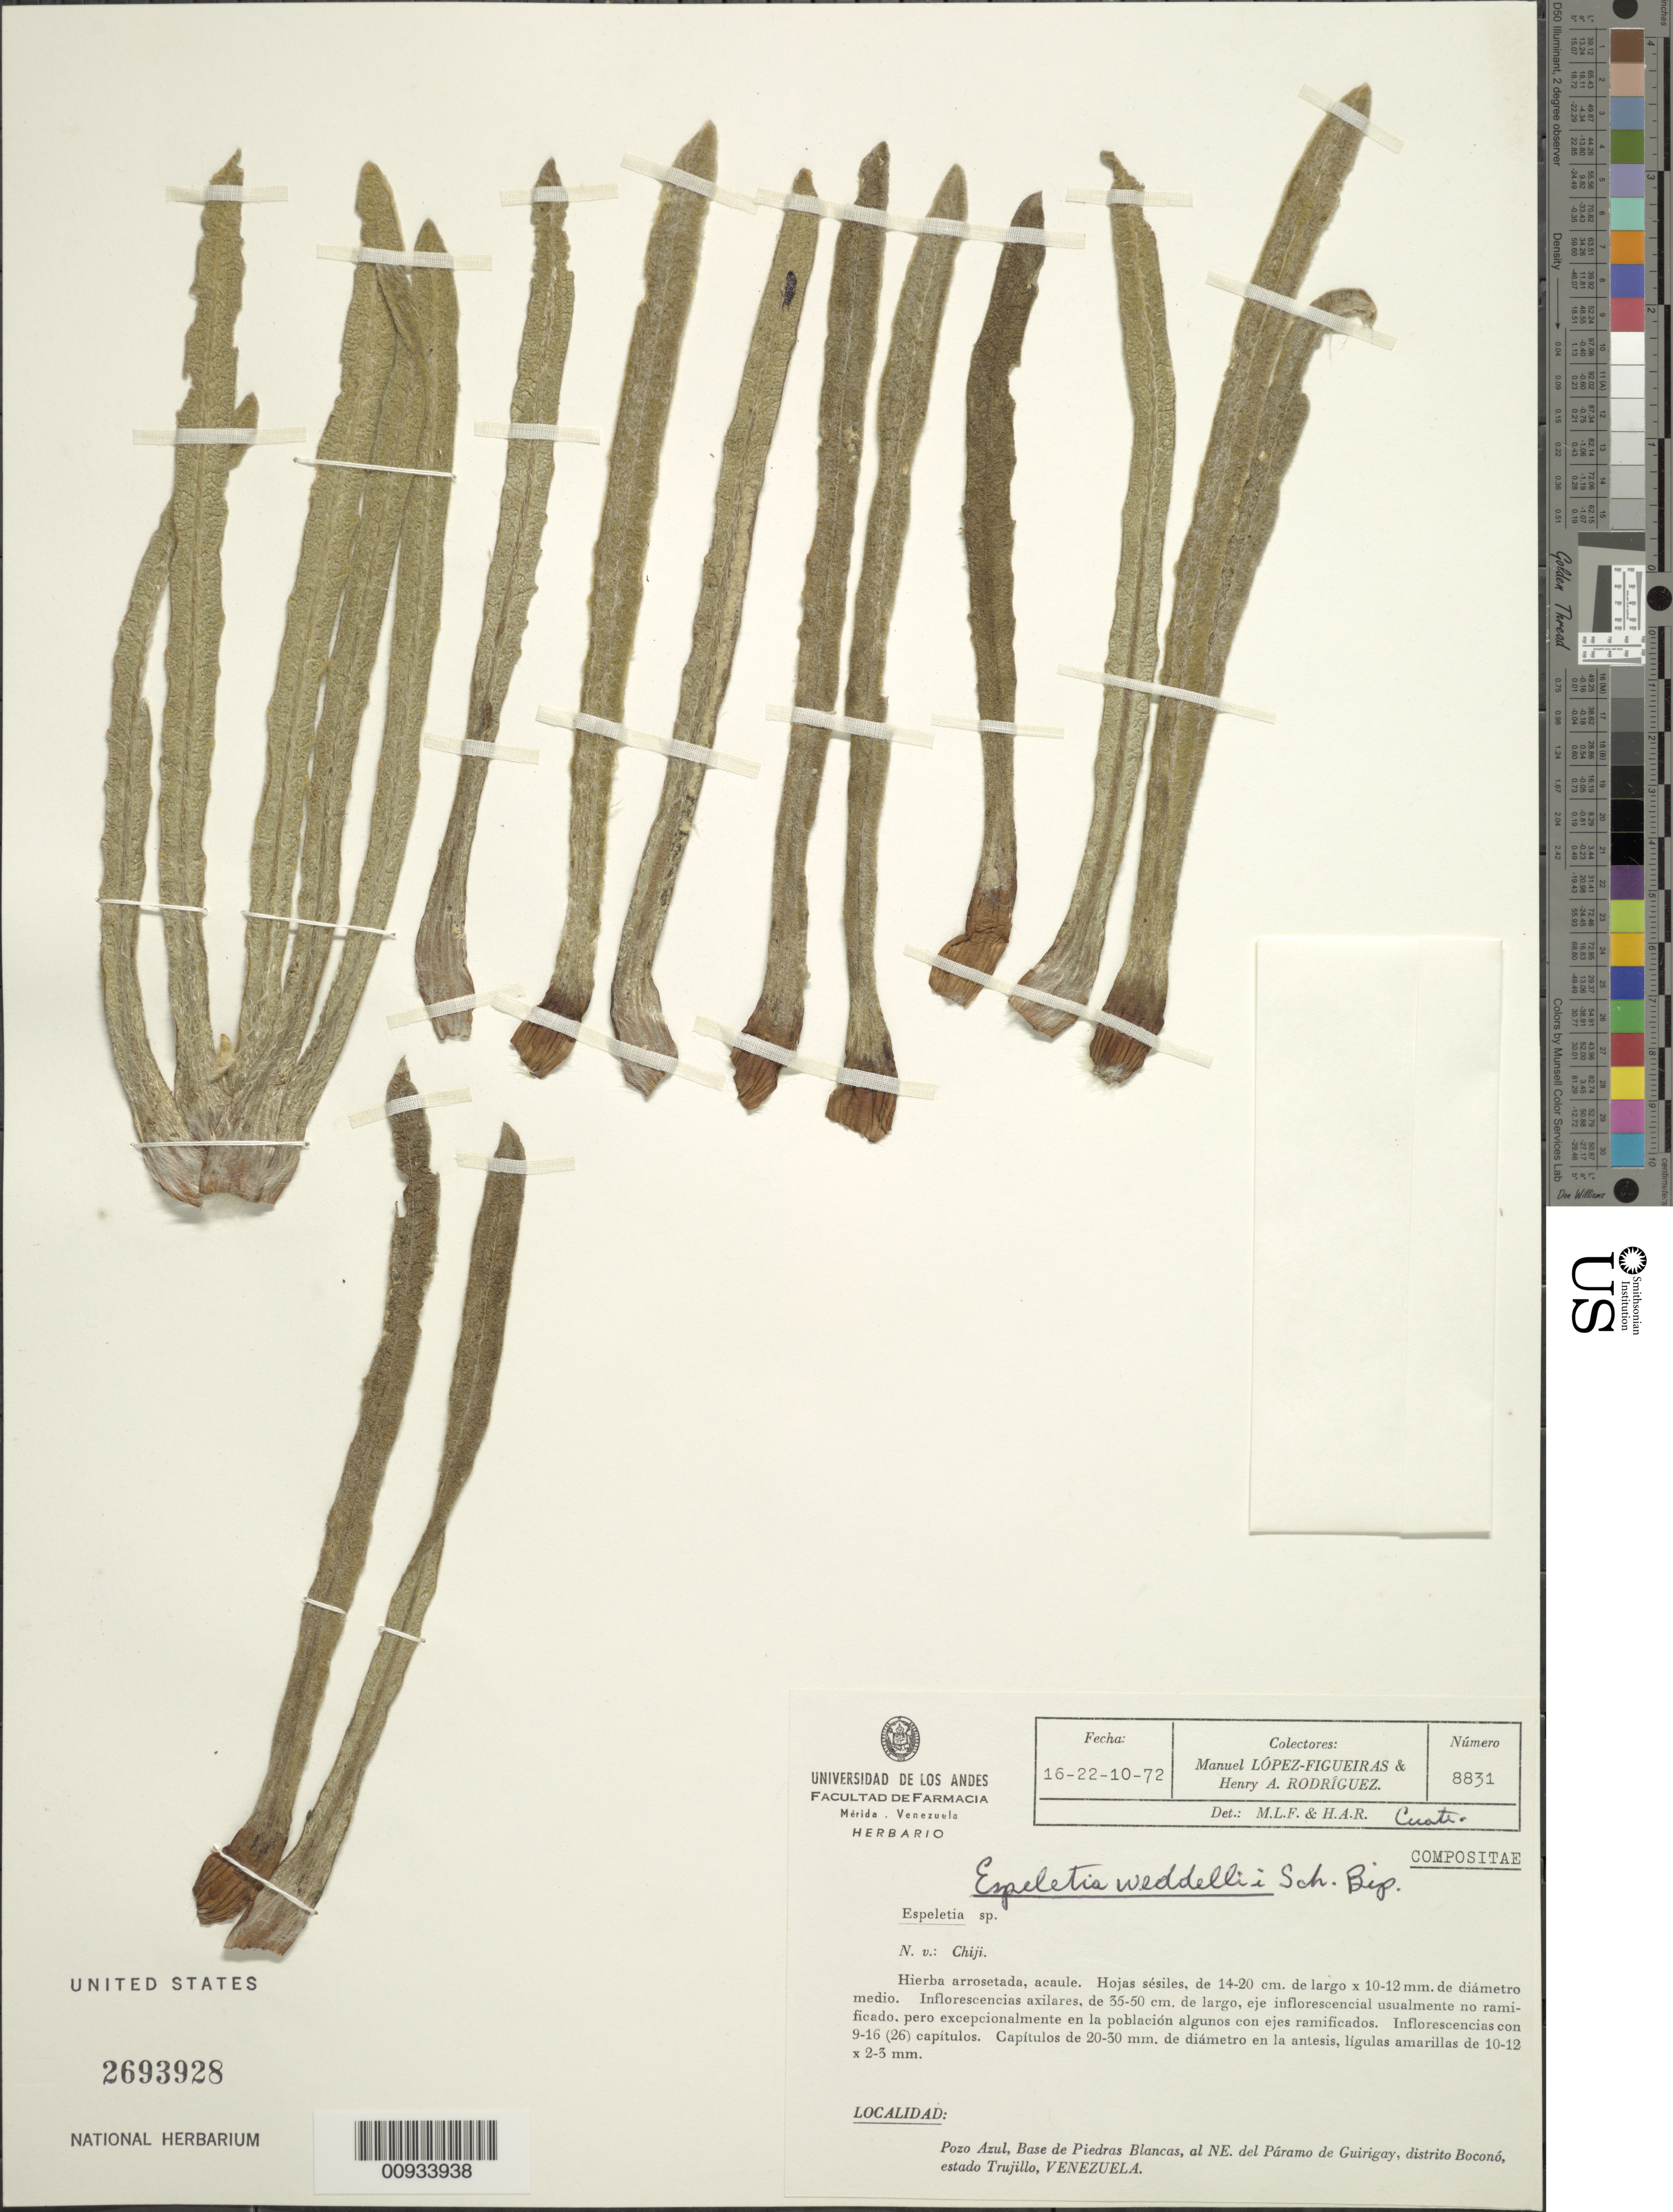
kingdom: Plantae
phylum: Tracheophyta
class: Magnoliopsida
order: Asterales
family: Asteraceae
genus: Espeletia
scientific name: Espeletia weddellii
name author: Sch. Bip. ex Wedd.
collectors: M. López Figueiras & H. A. Rodriguez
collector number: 8831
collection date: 1972-10-16/1972-10-22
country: Venezuela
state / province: Trujillo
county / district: Boconó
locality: Páramo de Guirigay. Pozo Azul, base de Piedras Blancas, al NE del P. de Guirigay.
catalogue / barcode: US 2696928